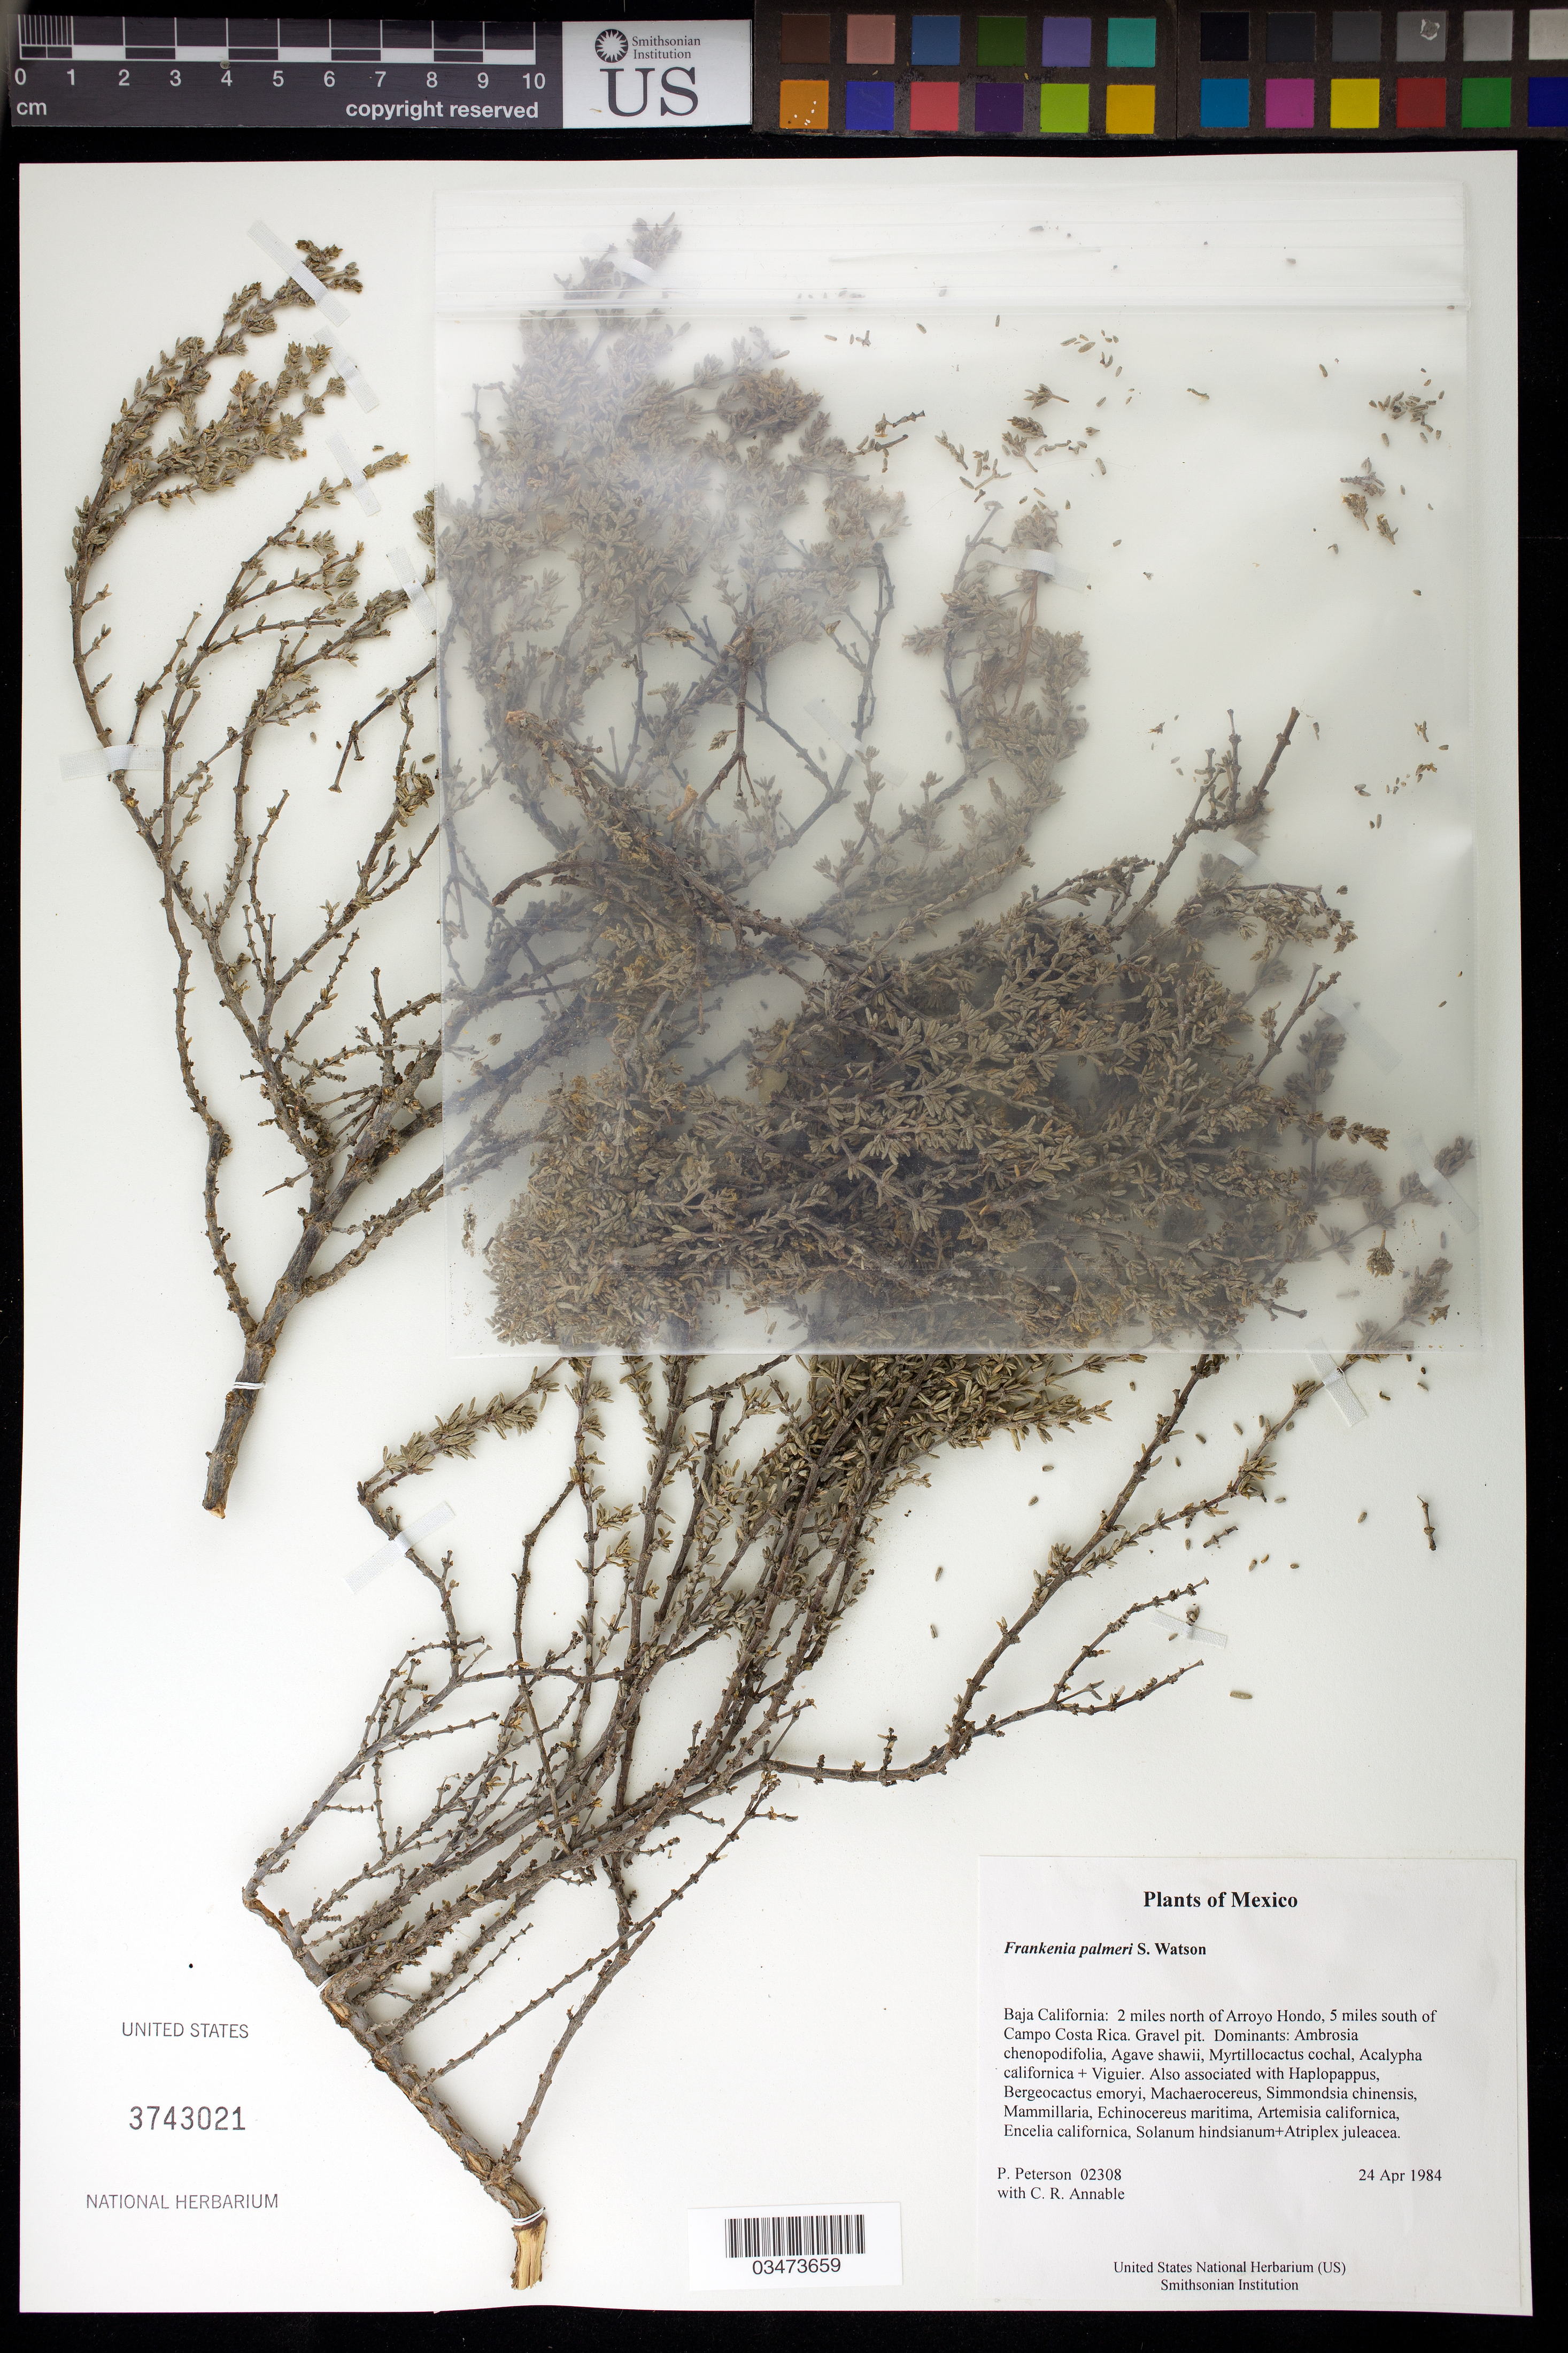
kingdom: Plantae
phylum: Tracheophyta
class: Magnoliopsida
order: Caryophyllales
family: Frankeniaceae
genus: Frankenia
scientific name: Frankenia palmeri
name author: S. Watson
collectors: P. M. Peterson & C. R. Annable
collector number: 02308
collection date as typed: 24 Apr 1984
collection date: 1984-04-24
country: Mexico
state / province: Baja California Norte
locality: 2 miles north of Arroyo Hondo, 5 miles south of Campo Costa Rica.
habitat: Gravel pit. Dominants: Ambrosia chenopodifolia, Agave shawii, Myrtillocactus cochal, Acalypha californica + Viguier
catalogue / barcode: US 3743021